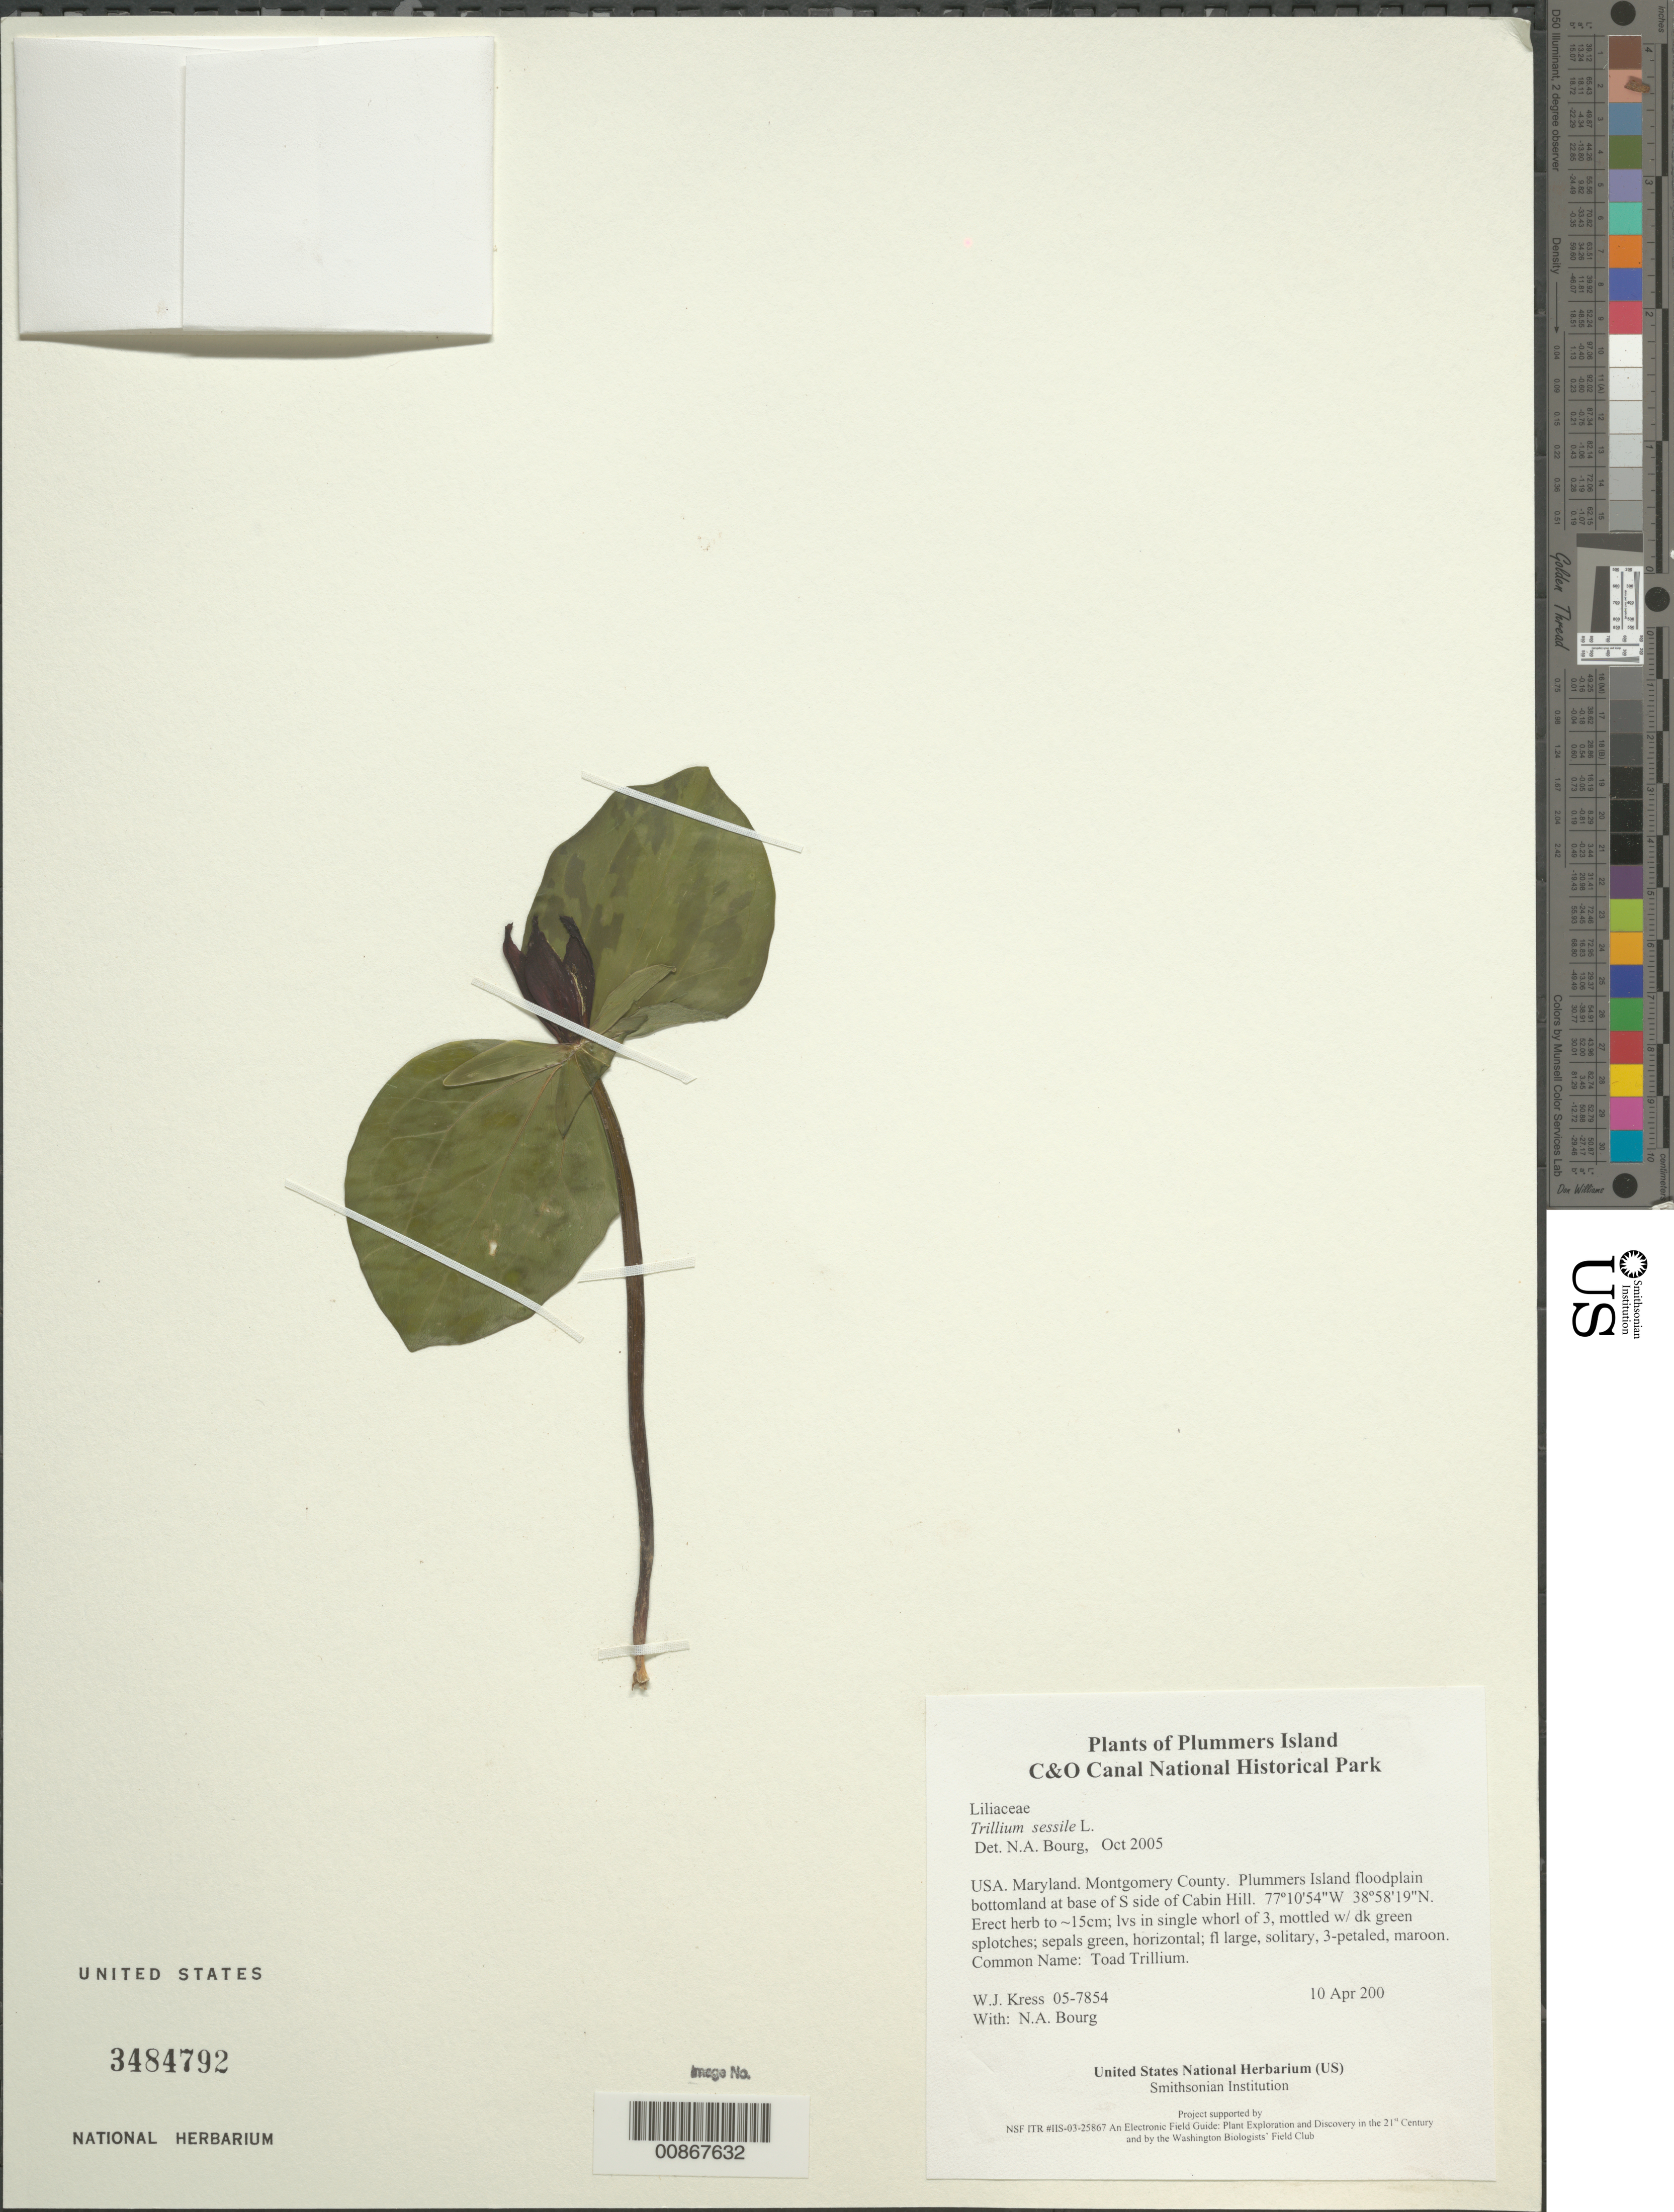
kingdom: Plantae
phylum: Tracheophyta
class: Liliopsida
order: Liliales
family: Melanthiaceae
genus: Trillium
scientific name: Trillium sessile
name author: L.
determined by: Bourg, N. A.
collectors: W. J. Kress & N. A. Bourg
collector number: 05-7854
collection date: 2005-04-10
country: United States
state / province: Maryland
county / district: Montgomery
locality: Chesapeake and Ohio Canal National Historical Park, Plummers Island floodplain bottomland at base of S side of Cabin Hill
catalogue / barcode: US 3484792